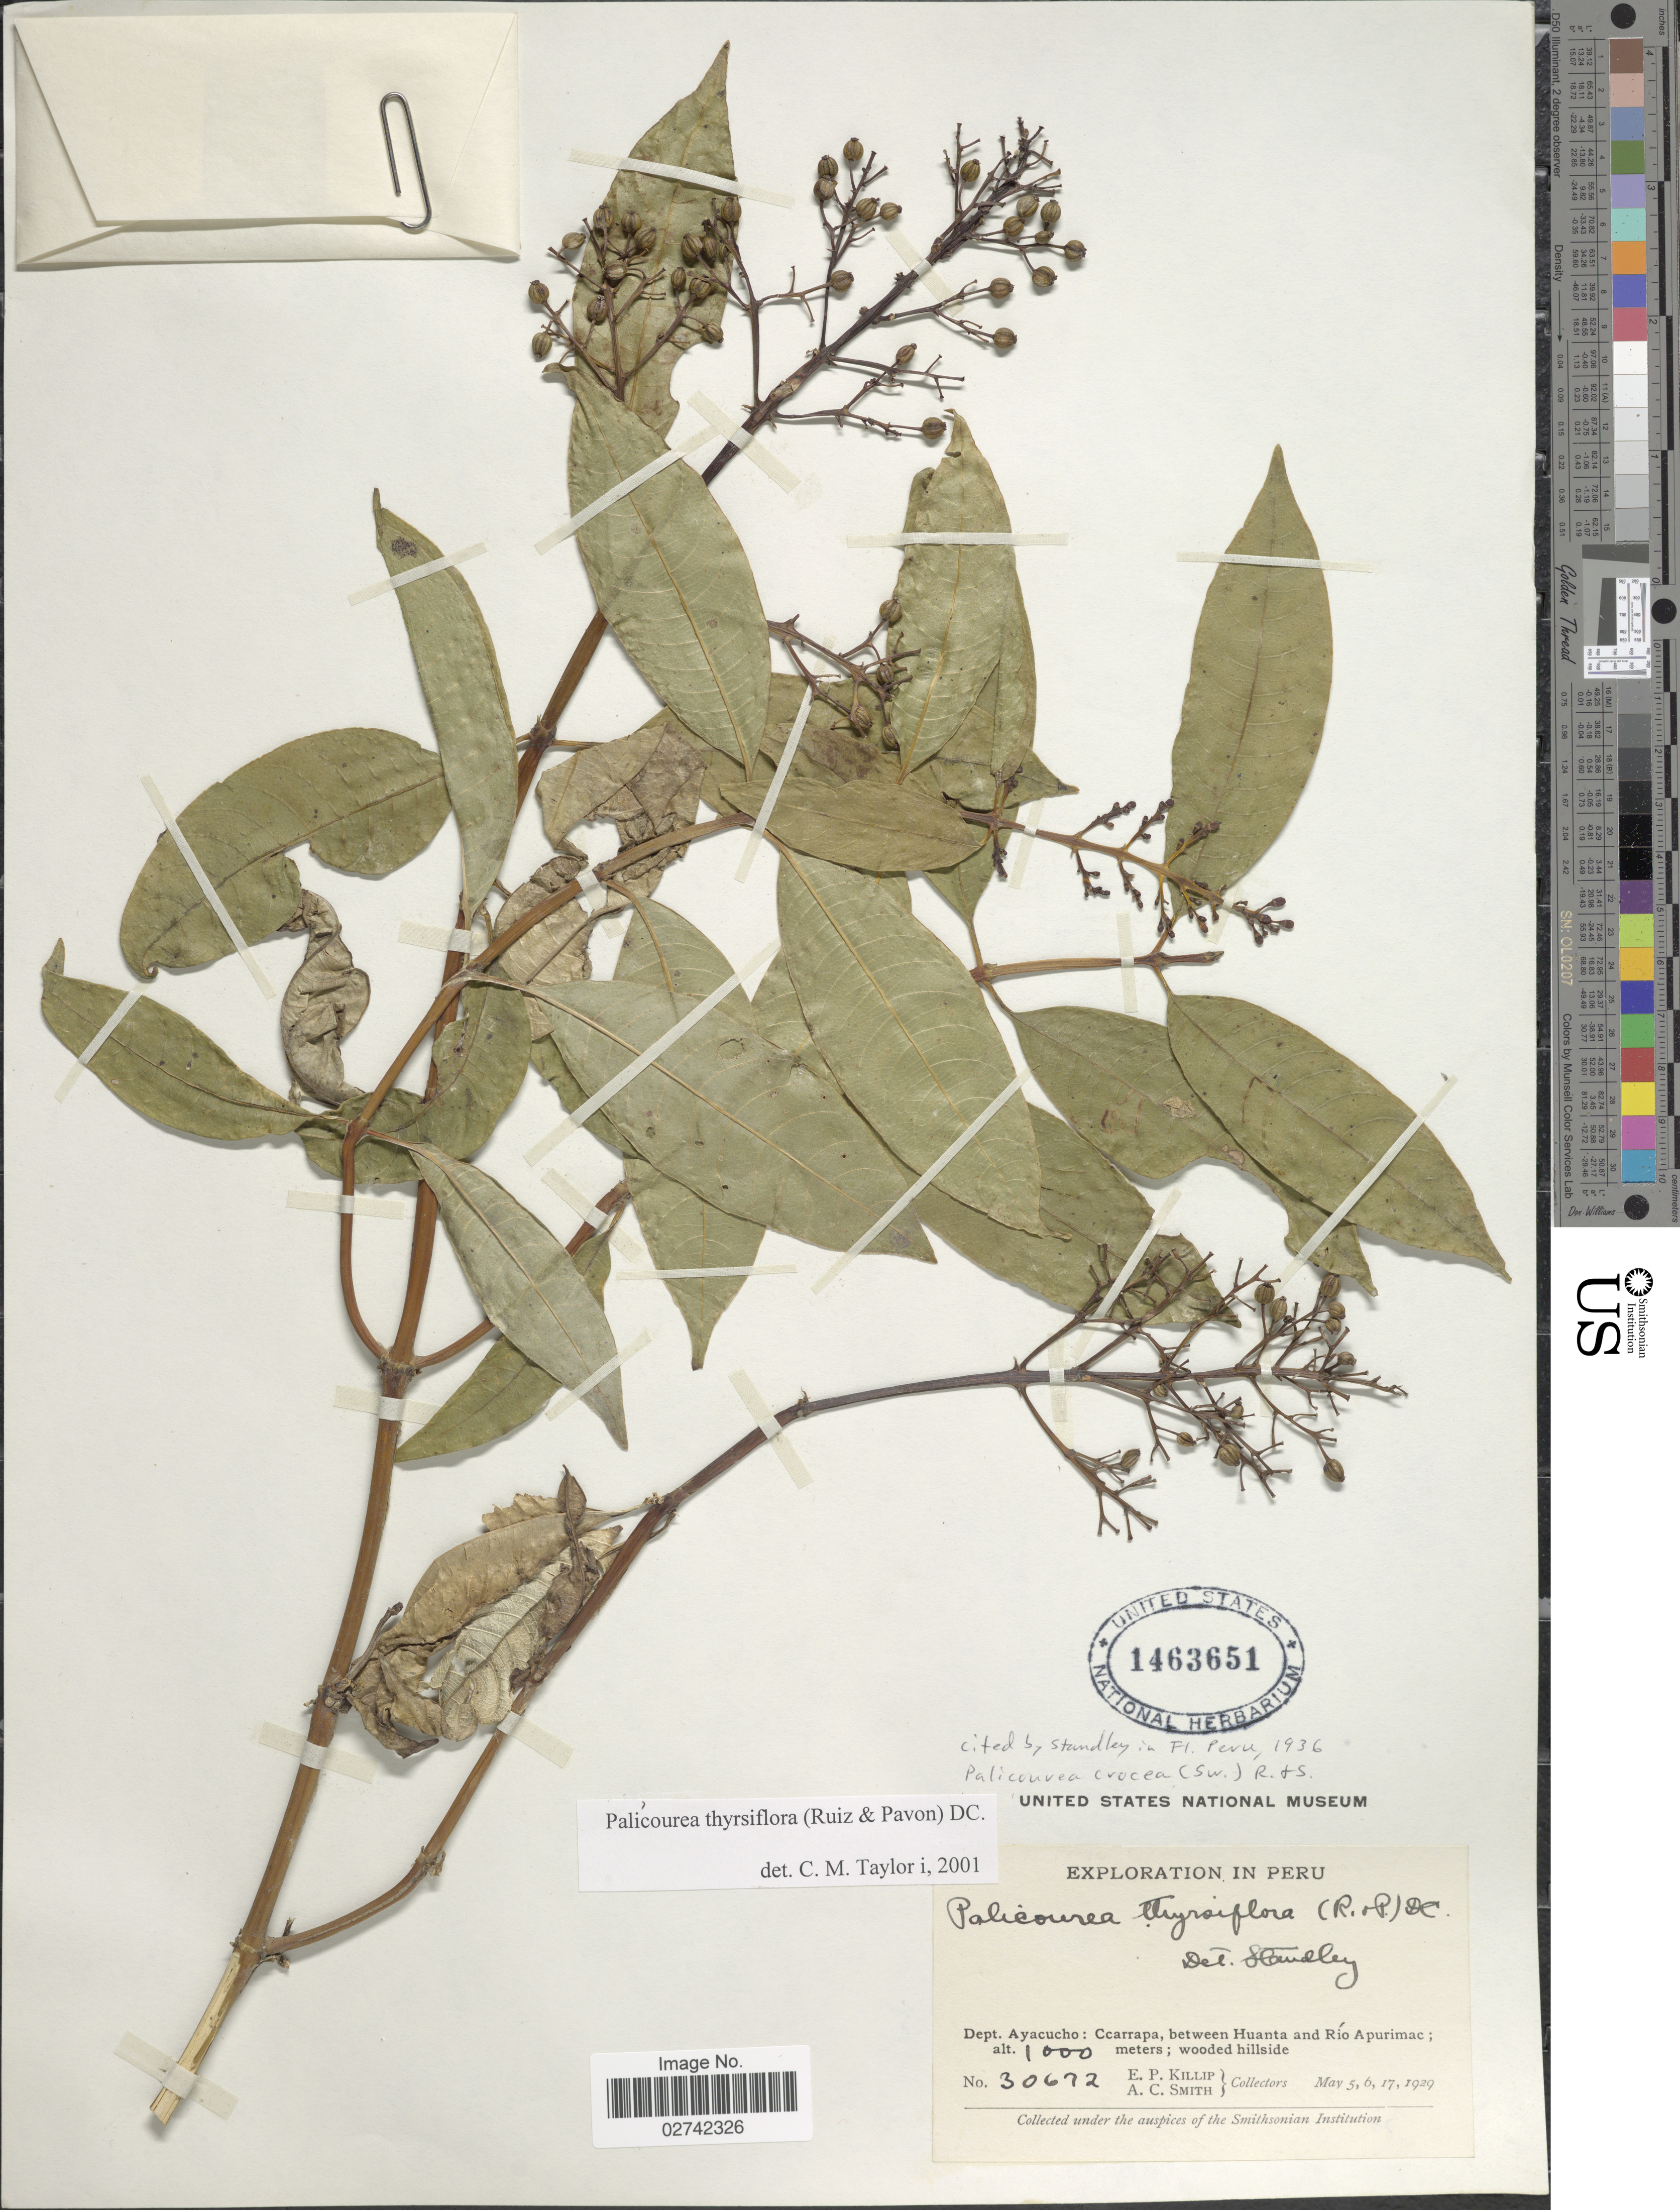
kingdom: Plantae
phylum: Tracheophyta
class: Magnoliopsida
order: Gentianales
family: Rubiaceae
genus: Palicourea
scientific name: Palicourea thyrsiflora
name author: (Ruiz & Pav.) DC.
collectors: E. P. Killip & A. C. Smith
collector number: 30672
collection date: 1929-05-05/1929-05-17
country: Peru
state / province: Ayacucho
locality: Ccarrapa, between Huanta and Rio Apurimac; wooded hillside.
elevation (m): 1000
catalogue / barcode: US 1463651